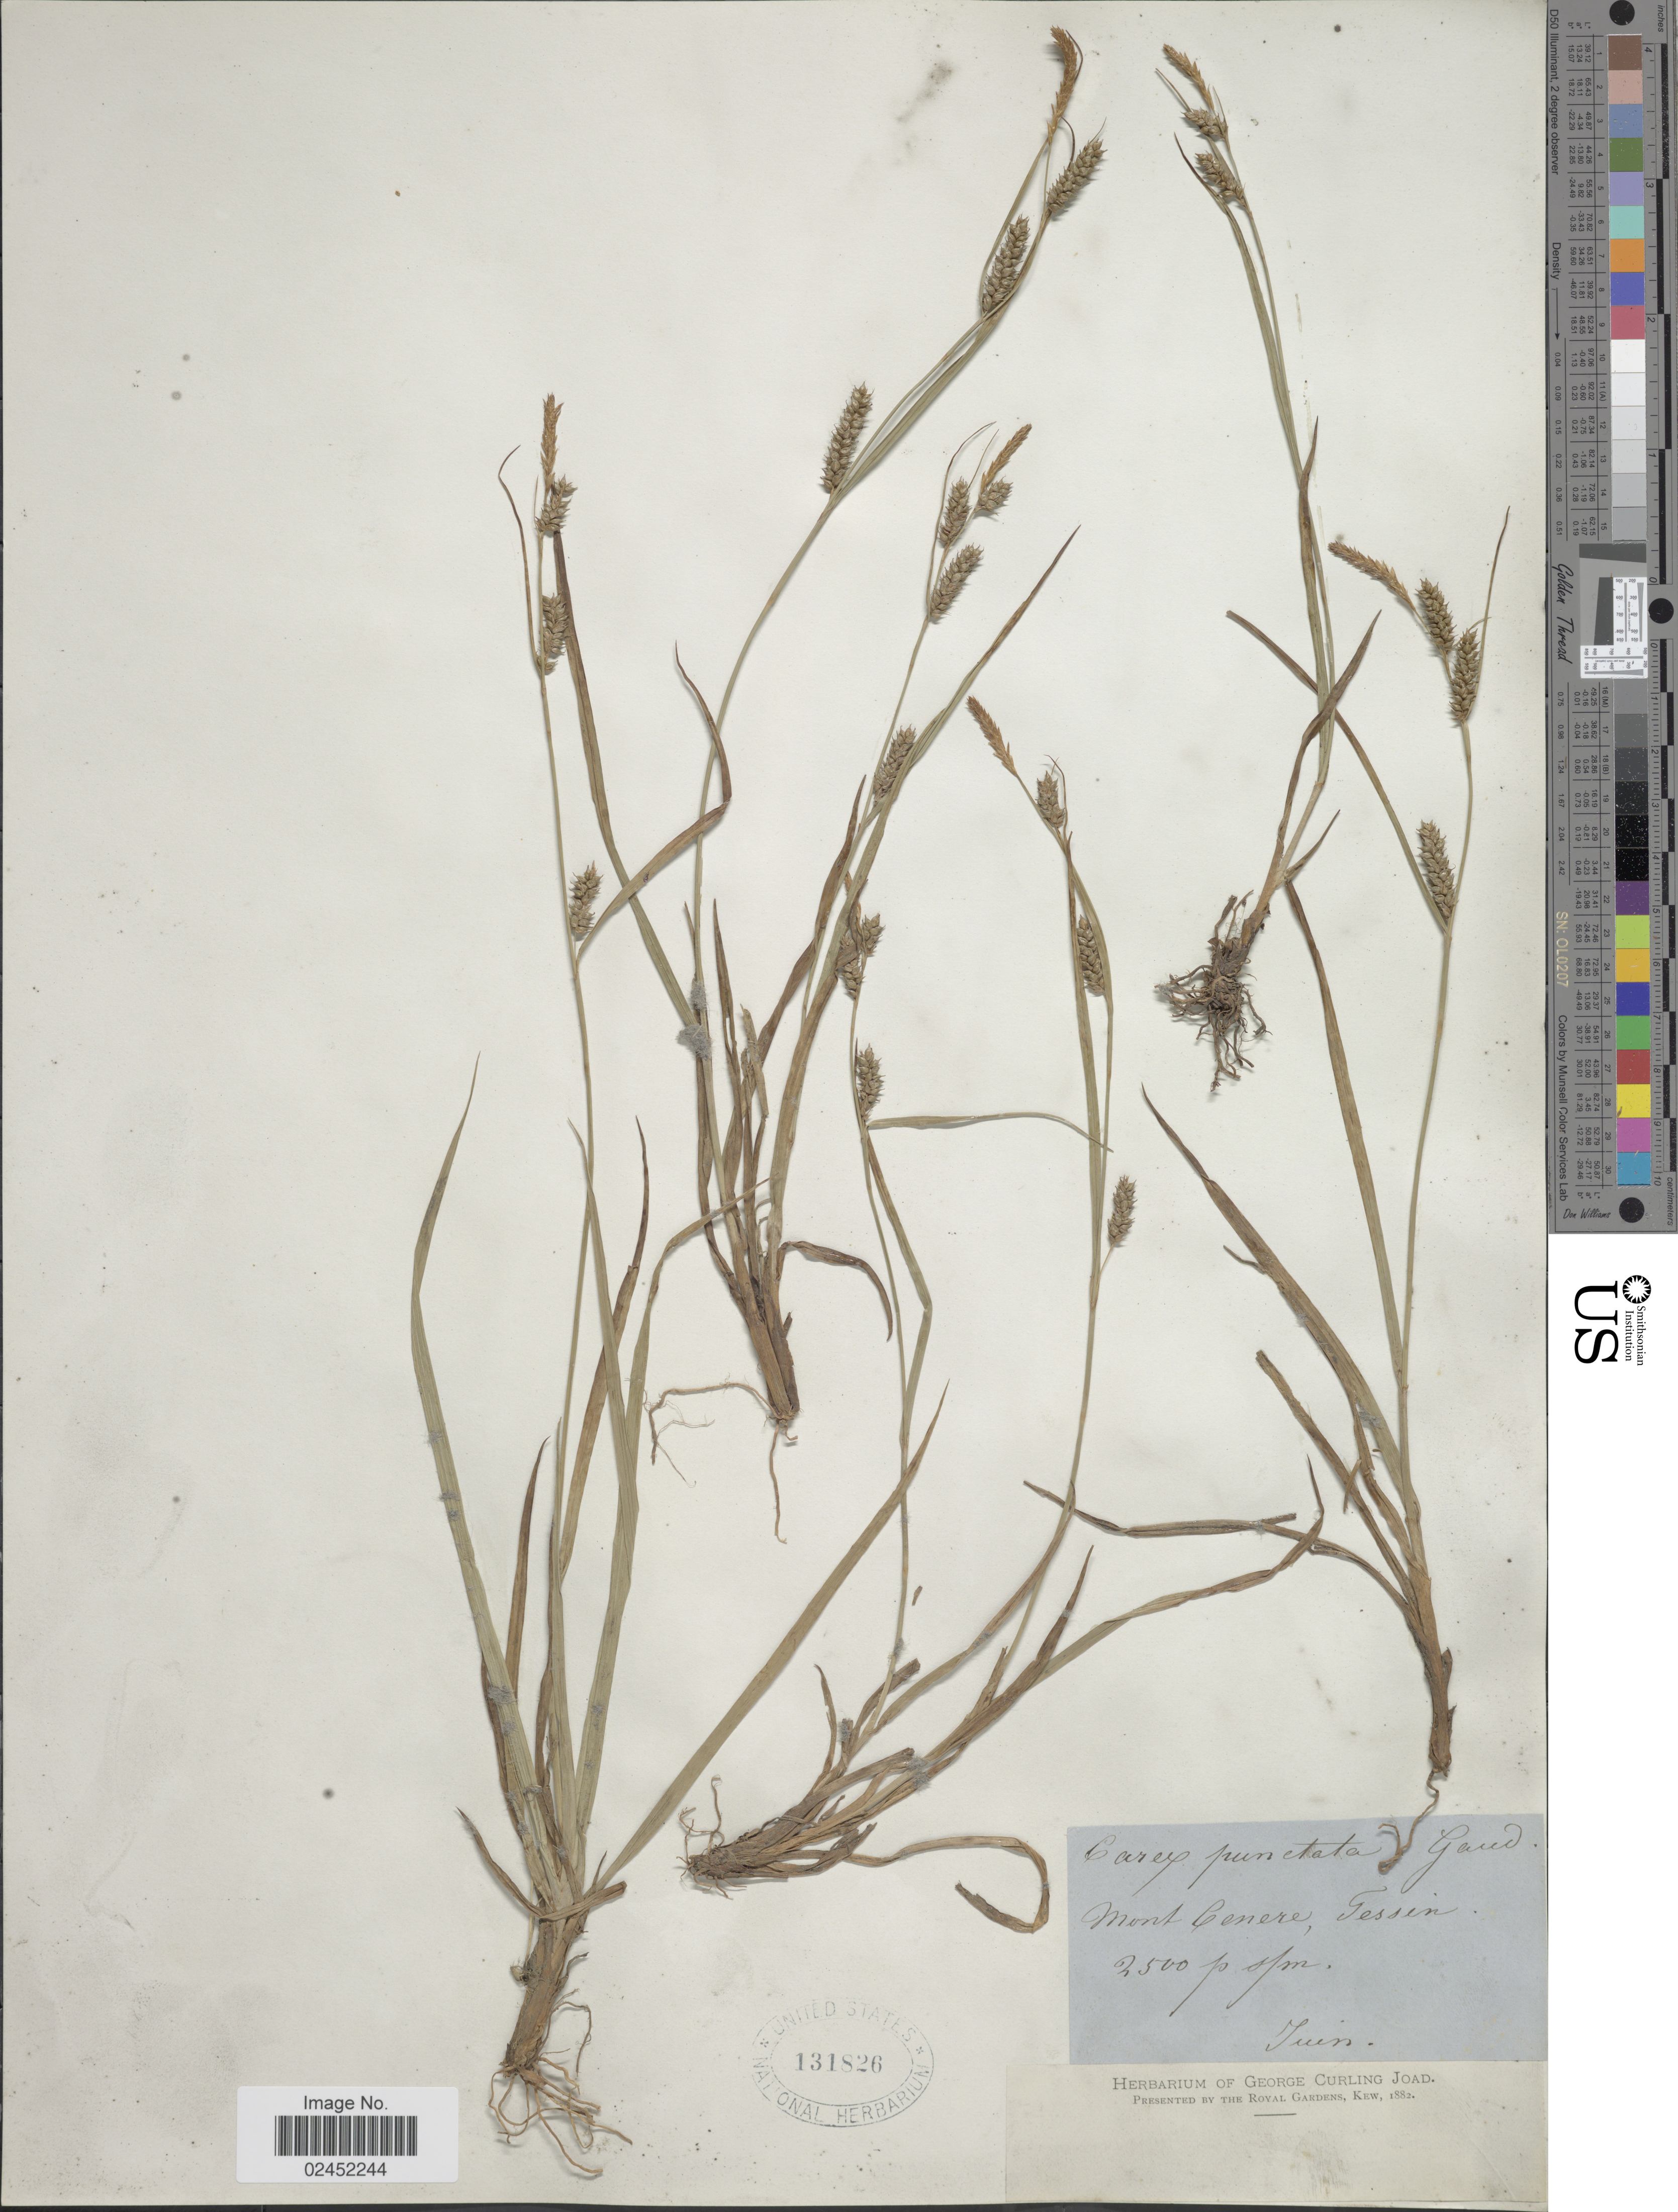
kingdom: Plantae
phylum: Tracheophyta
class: Liliopsida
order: Poales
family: Cyperaceae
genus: Carex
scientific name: Carex punctata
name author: Gaudin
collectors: ex herb. George Curling Joad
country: Switzerland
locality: Mont Cenere, Tessin.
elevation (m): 762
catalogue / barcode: US 131826